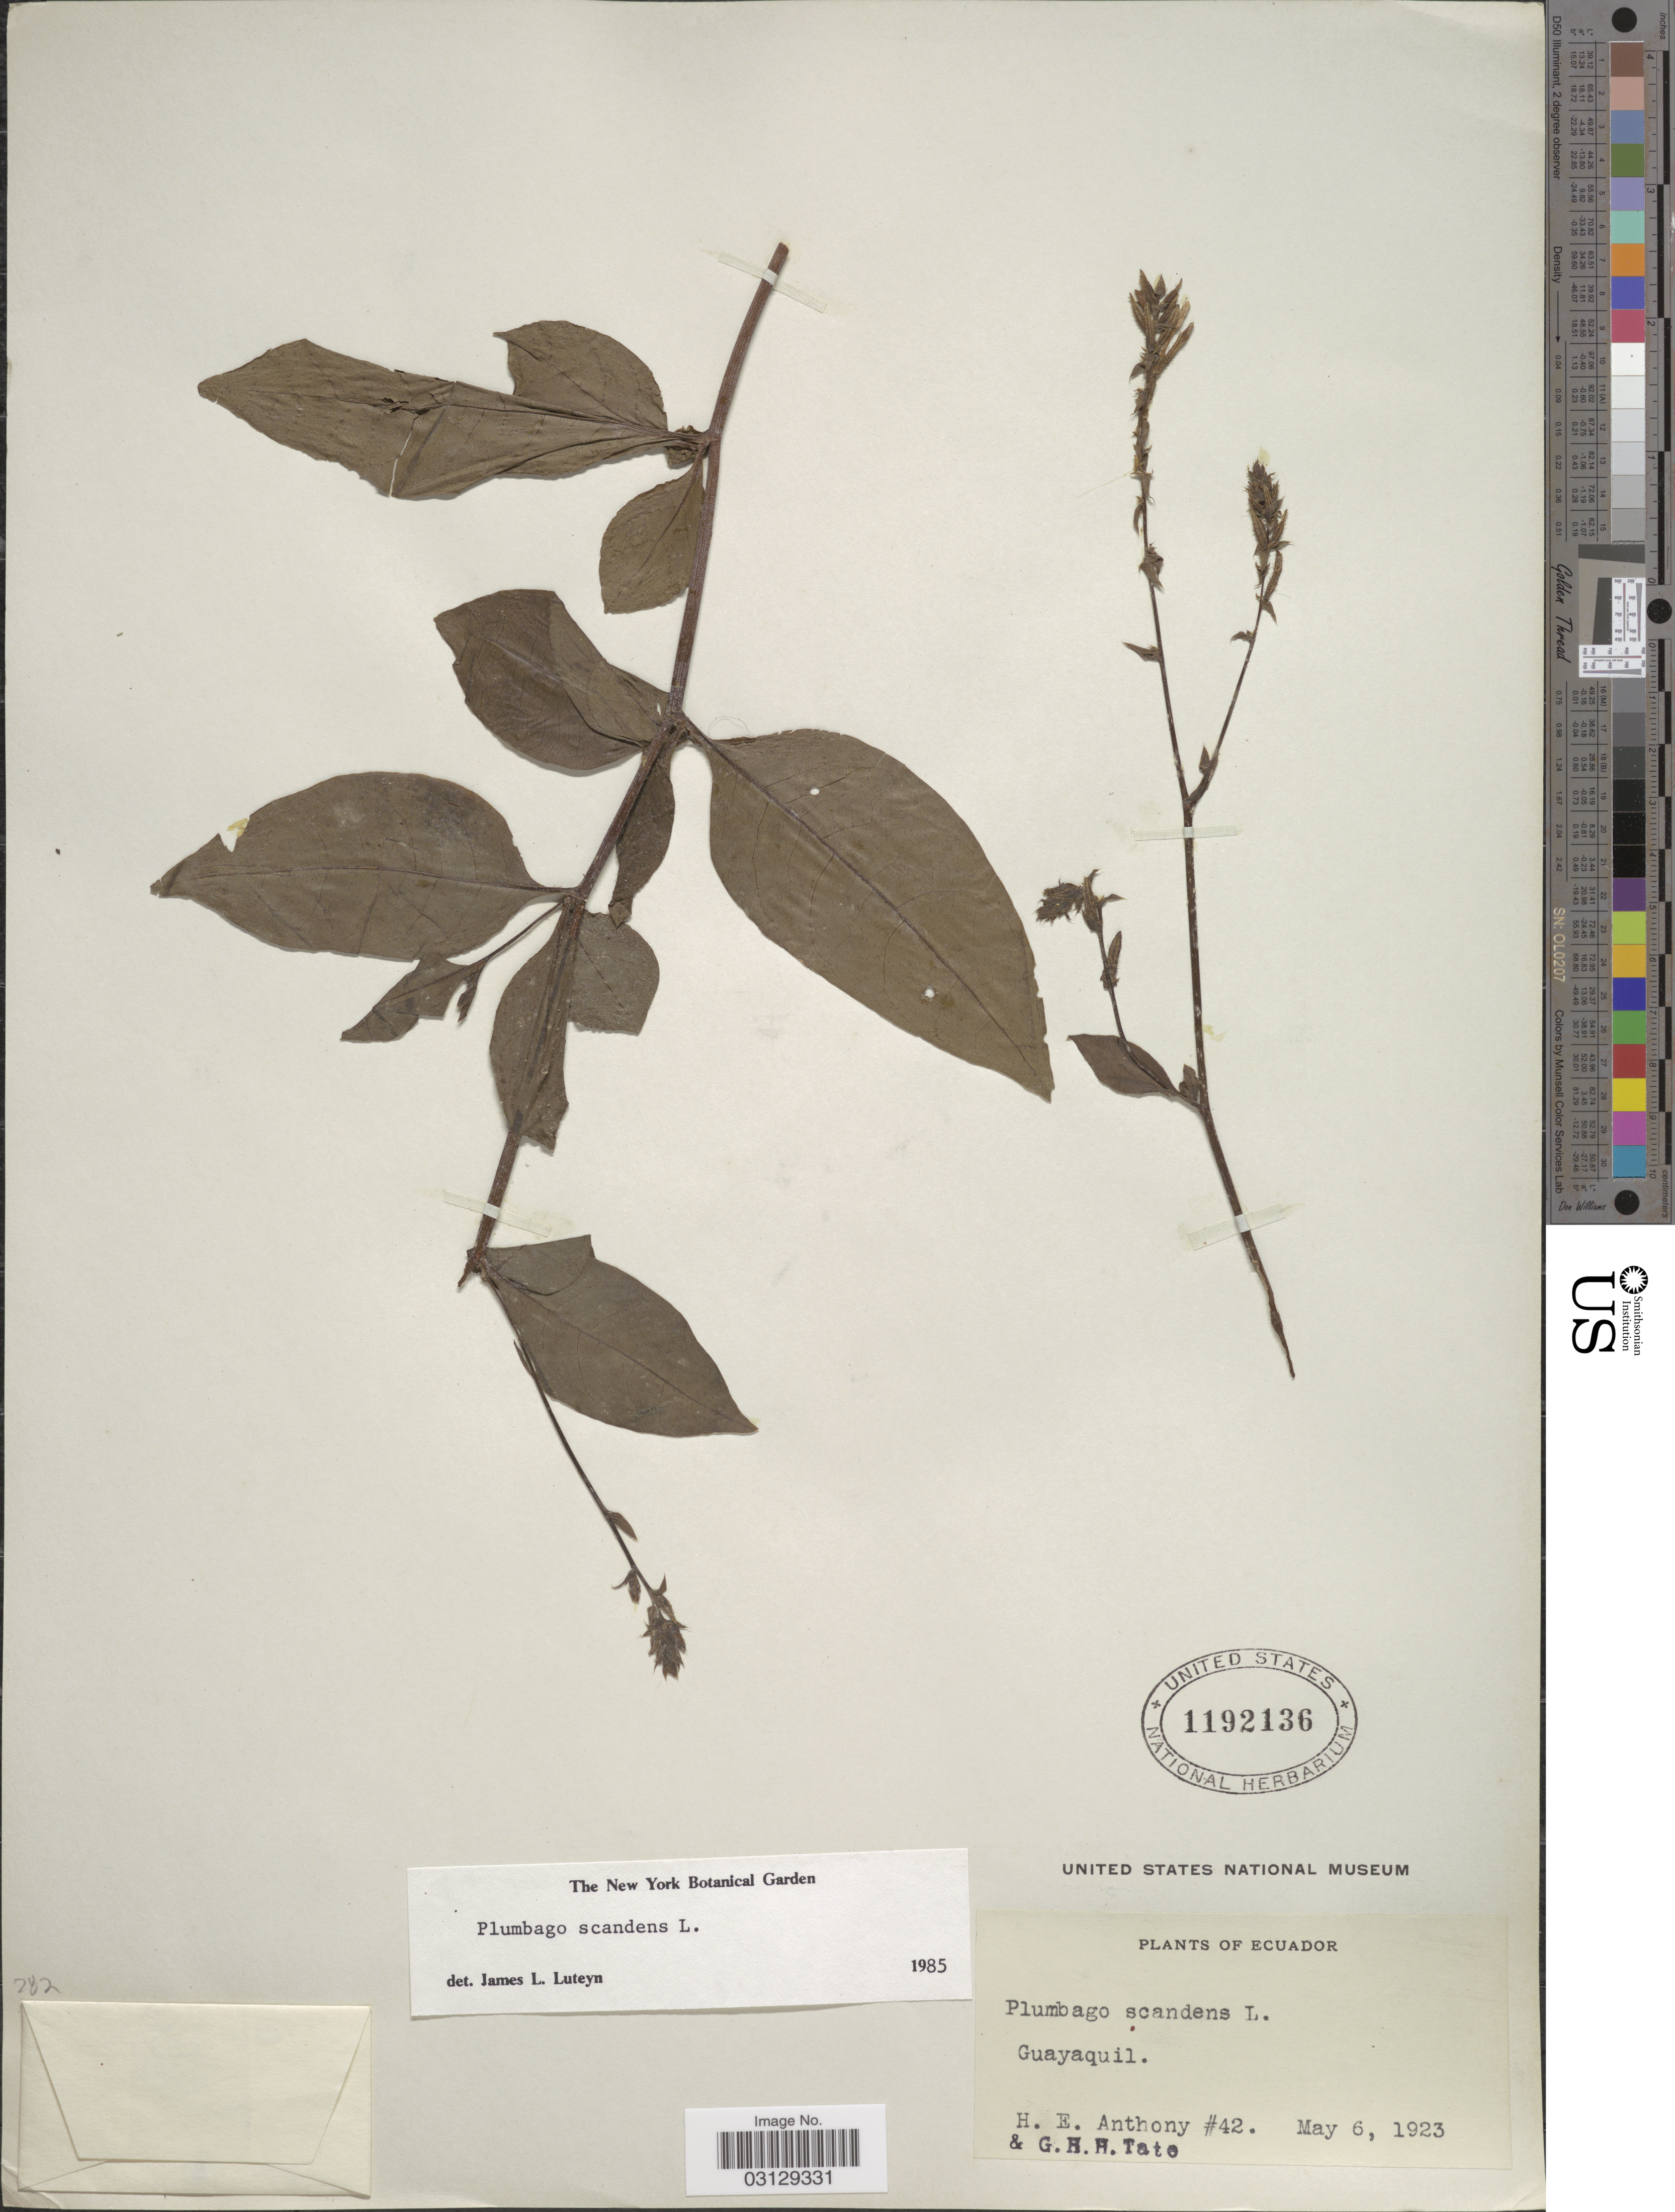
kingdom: Plantae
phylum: Tracheophyta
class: Magnoliopsida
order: Caryophyllales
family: Plumbaginaceae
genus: Plumbago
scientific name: Plumbago scandens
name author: L.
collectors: H. E. Anthony & G. H. H.Tate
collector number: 42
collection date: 1923-05-06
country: Ecuador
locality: Guayaquil.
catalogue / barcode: US 1192136